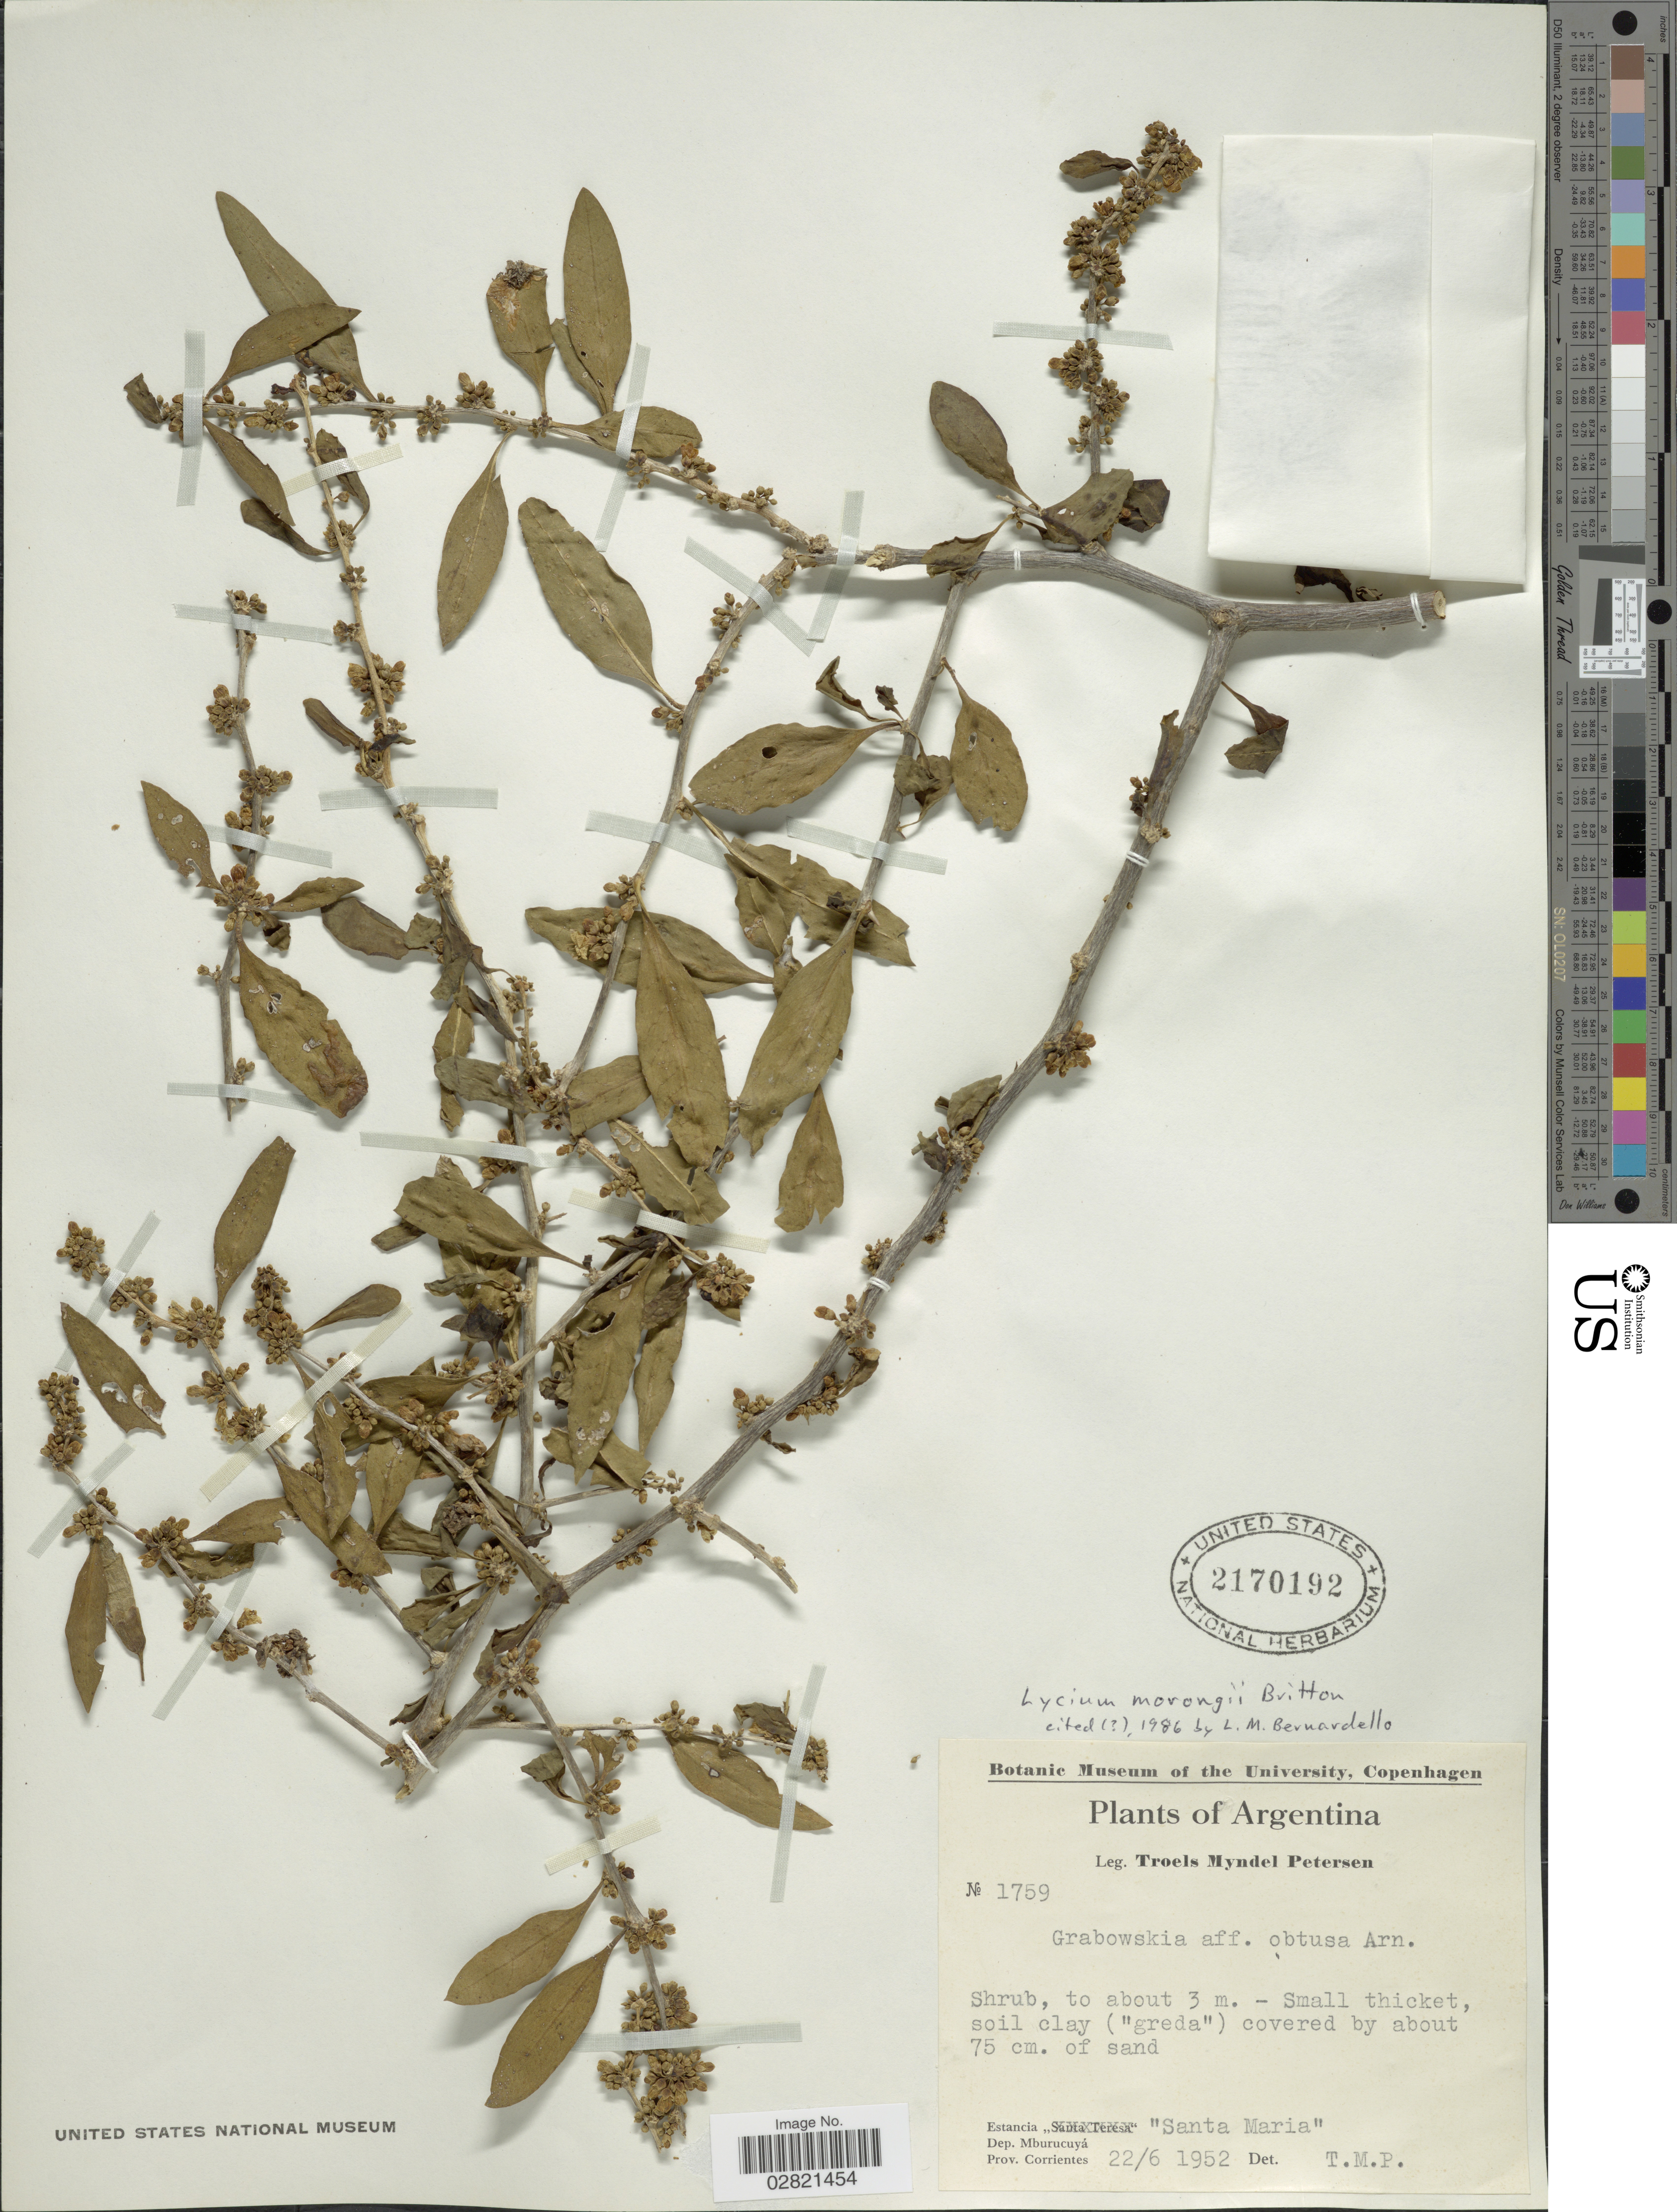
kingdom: Plantae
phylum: Tracheophyta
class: Magnoliopsida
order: Solanales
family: Solanaceae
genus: Lycium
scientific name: Lycium morongii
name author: Britton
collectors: T. M. Petersen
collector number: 1759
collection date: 1952-06-22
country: Argentina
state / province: Corrientes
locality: Estancia "Santa Maria". Dep. Mburucuyá. Prov. Corrientes.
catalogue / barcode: US 2170192